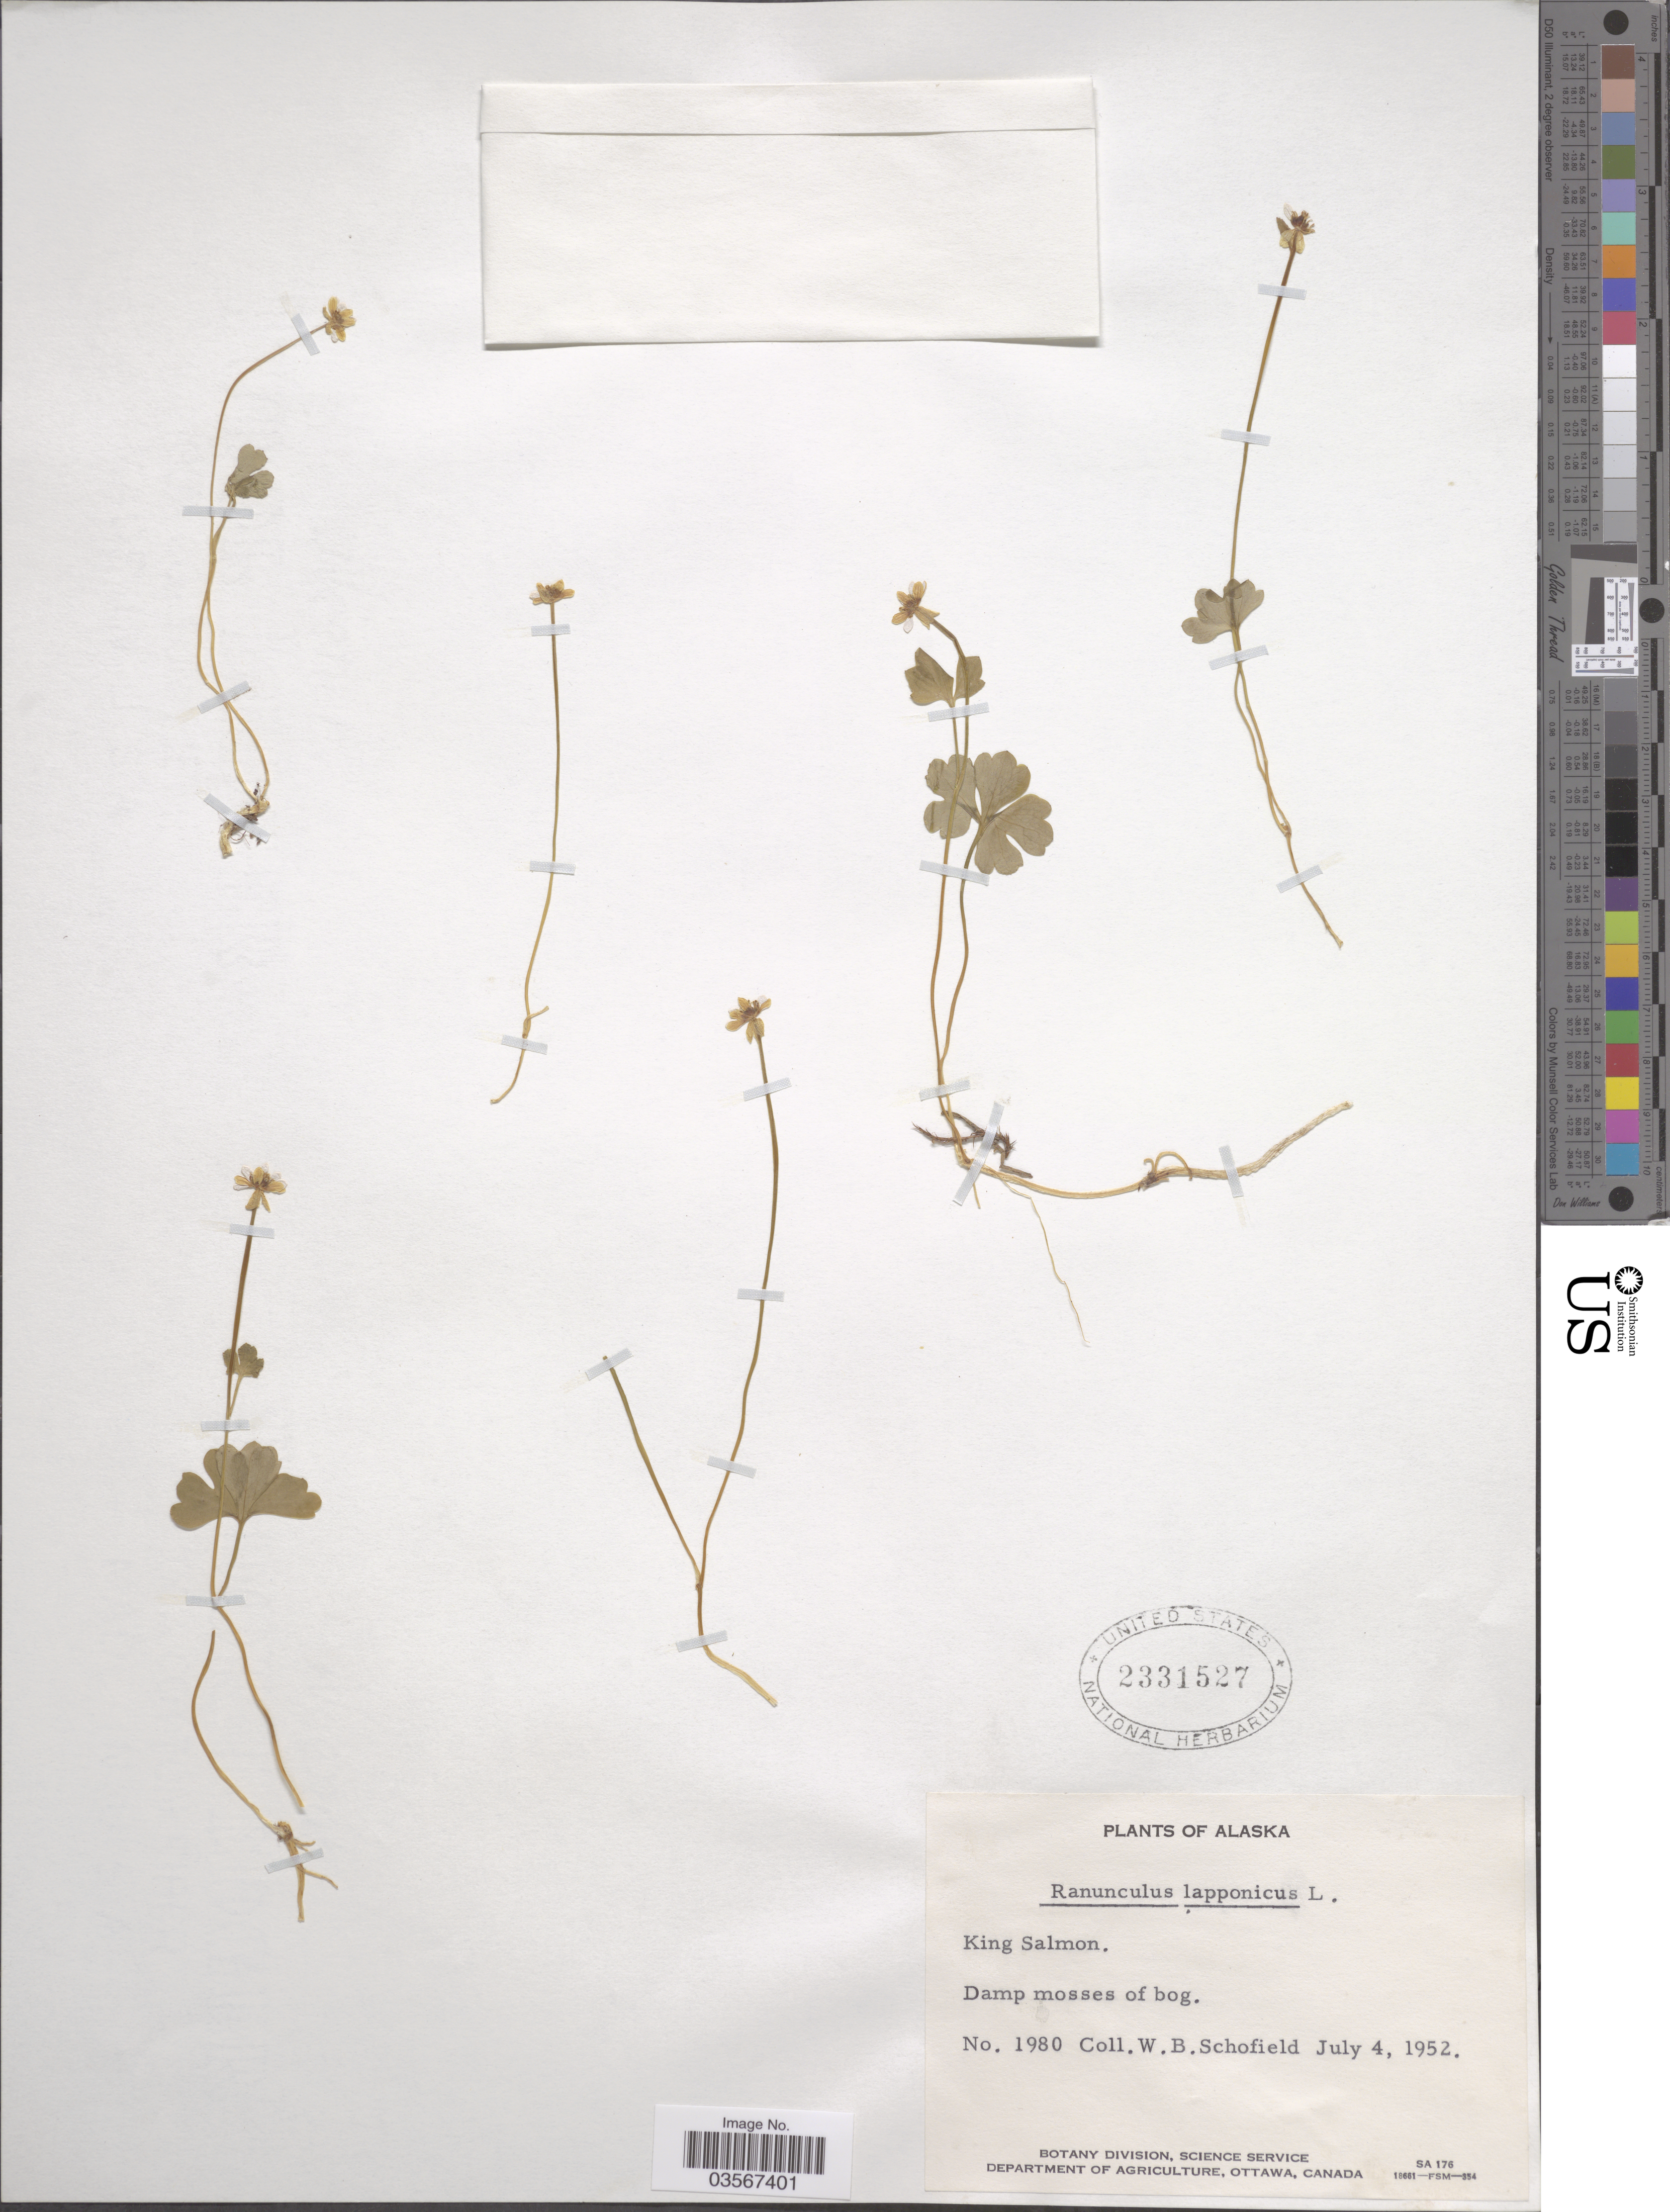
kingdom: Plantae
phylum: Tracheophyta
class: Magnoliopsida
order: Ranunculales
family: Ranunculaceae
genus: Ranunculus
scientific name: Ranunculus lapponicus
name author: L.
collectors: W. Schofield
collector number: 1980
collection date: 1952-07-04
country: United States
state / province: Alaska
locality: King Salmon.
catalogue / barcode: US 2331527